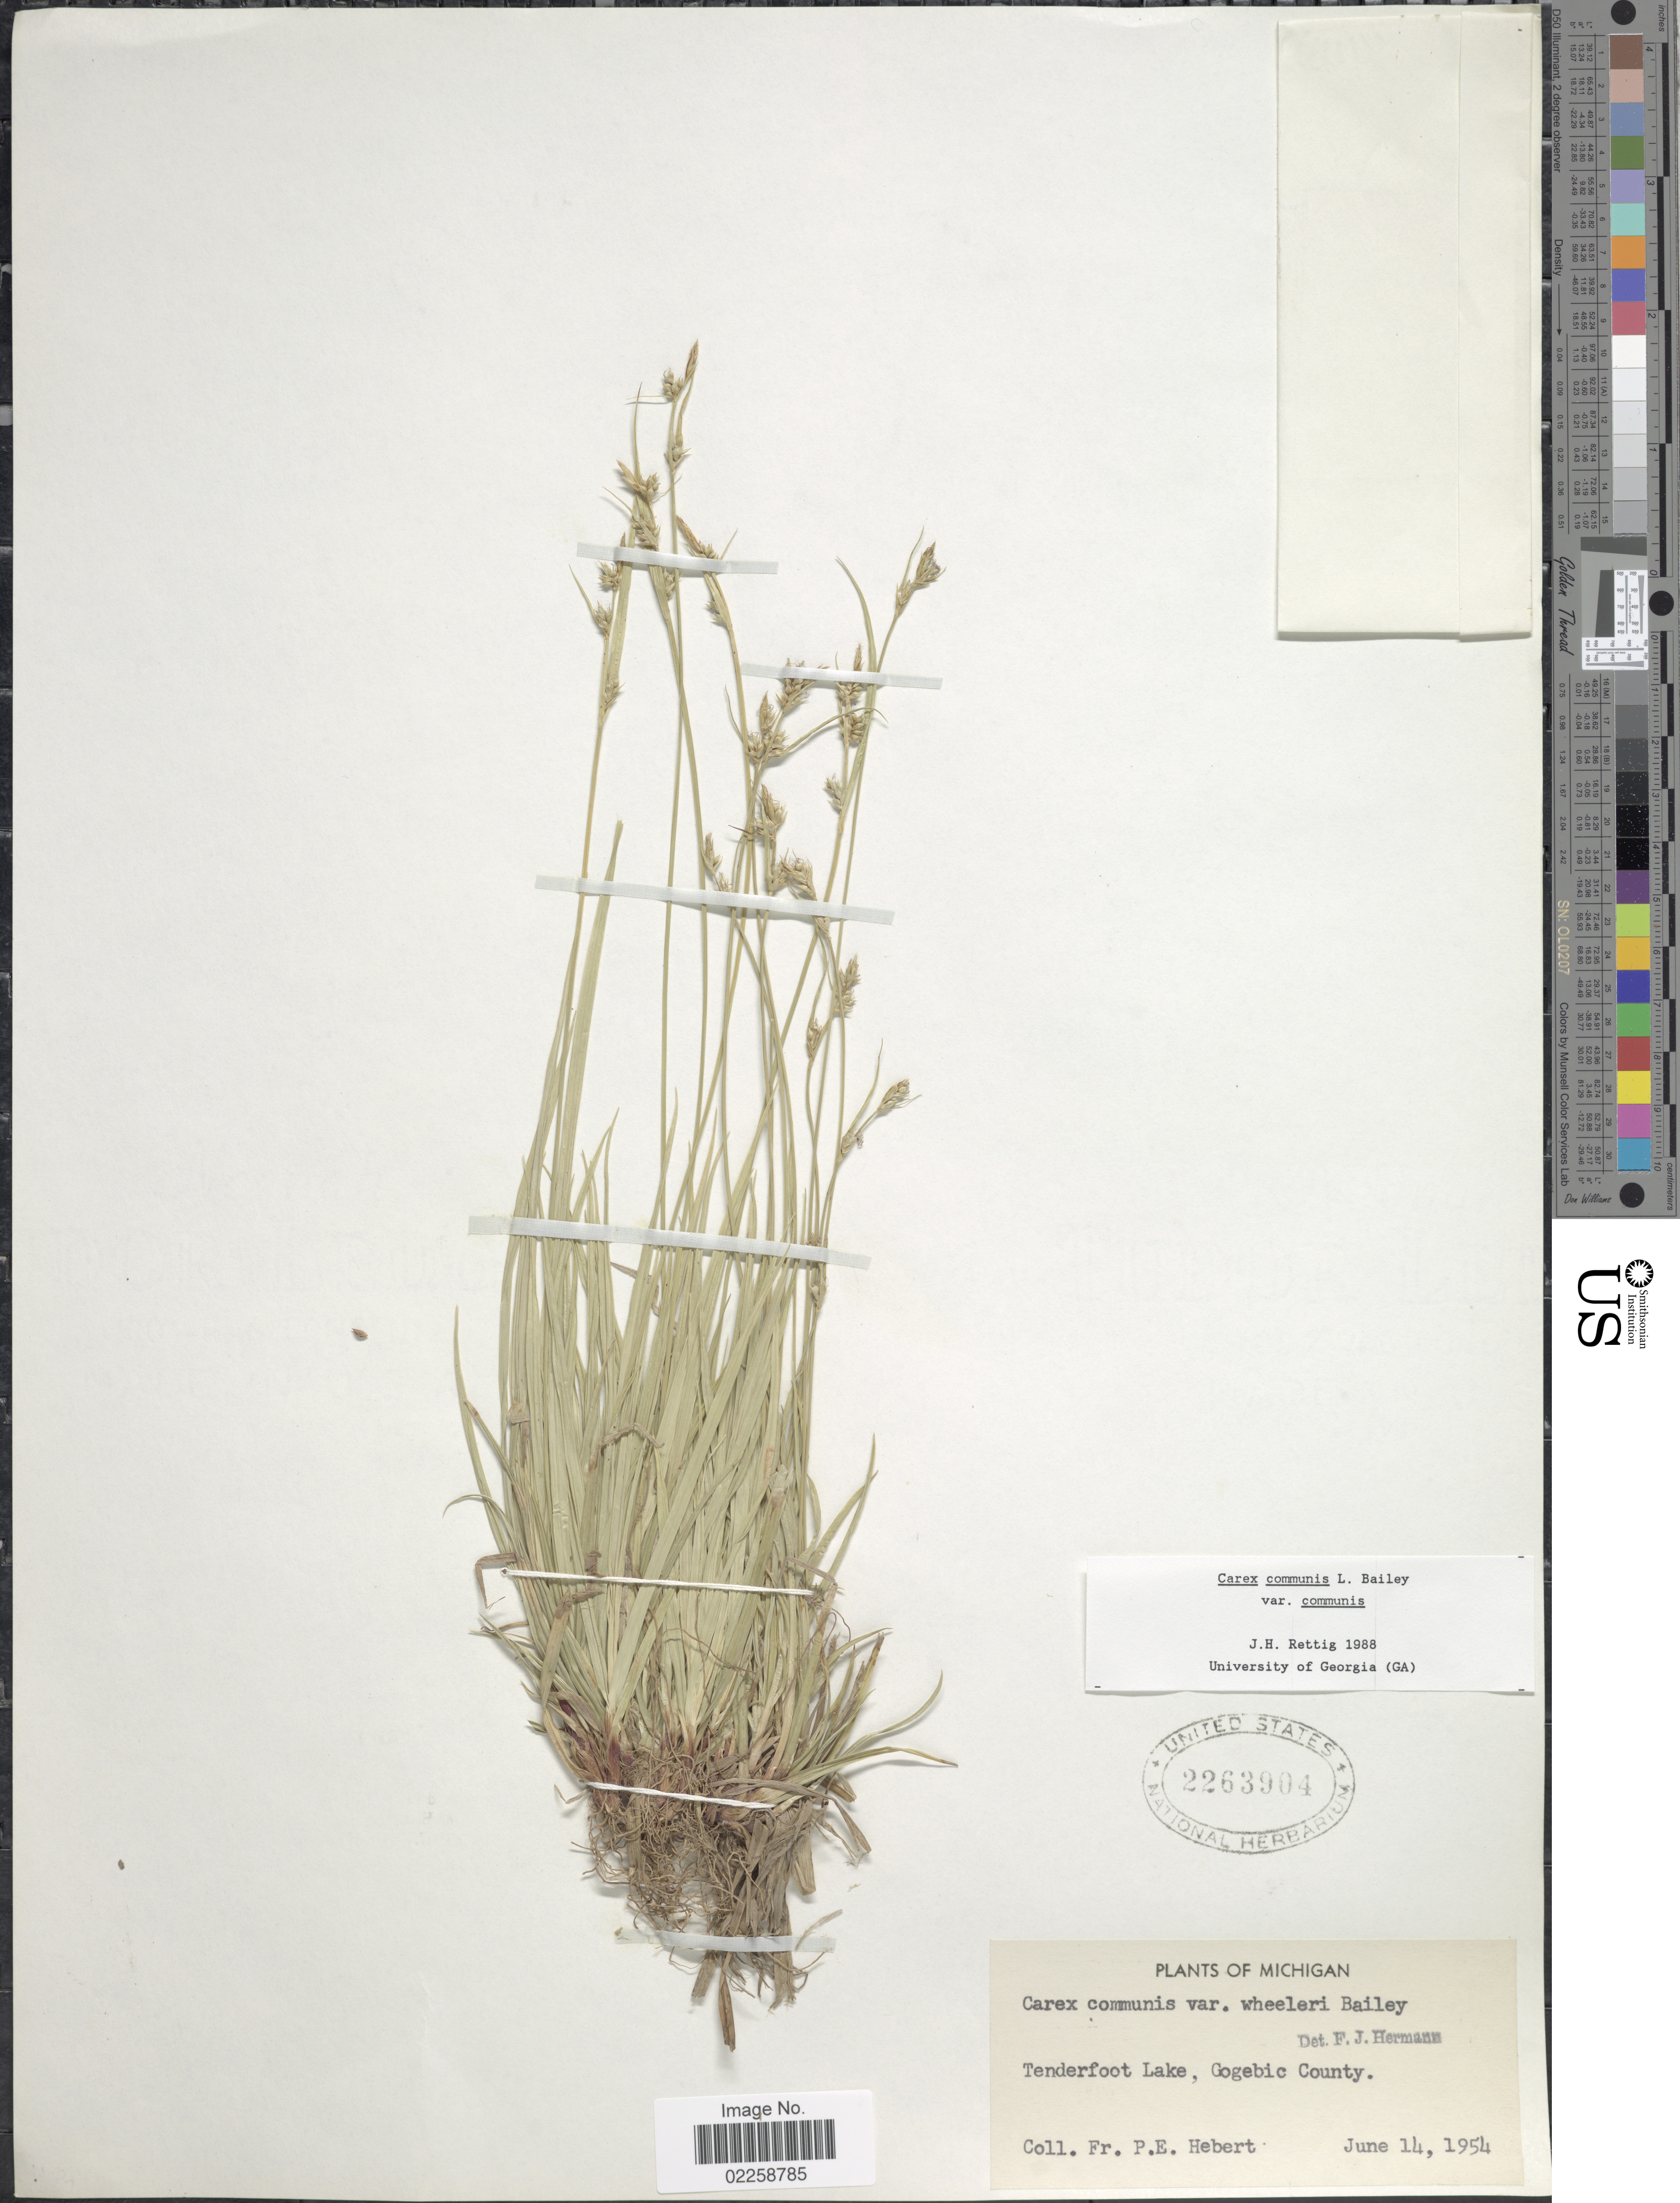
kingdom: Plantae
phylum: Tracheophyta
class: Liliopsida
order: Poales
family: Cyperaceae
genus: Carex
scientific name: Carex communis var. communis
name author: L.H. Bailey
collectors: P. Hebert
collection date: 1954-06-14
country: United States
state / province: Michigan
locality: Tenderfoot Lake, Gogebic County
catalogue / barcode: US 2263904